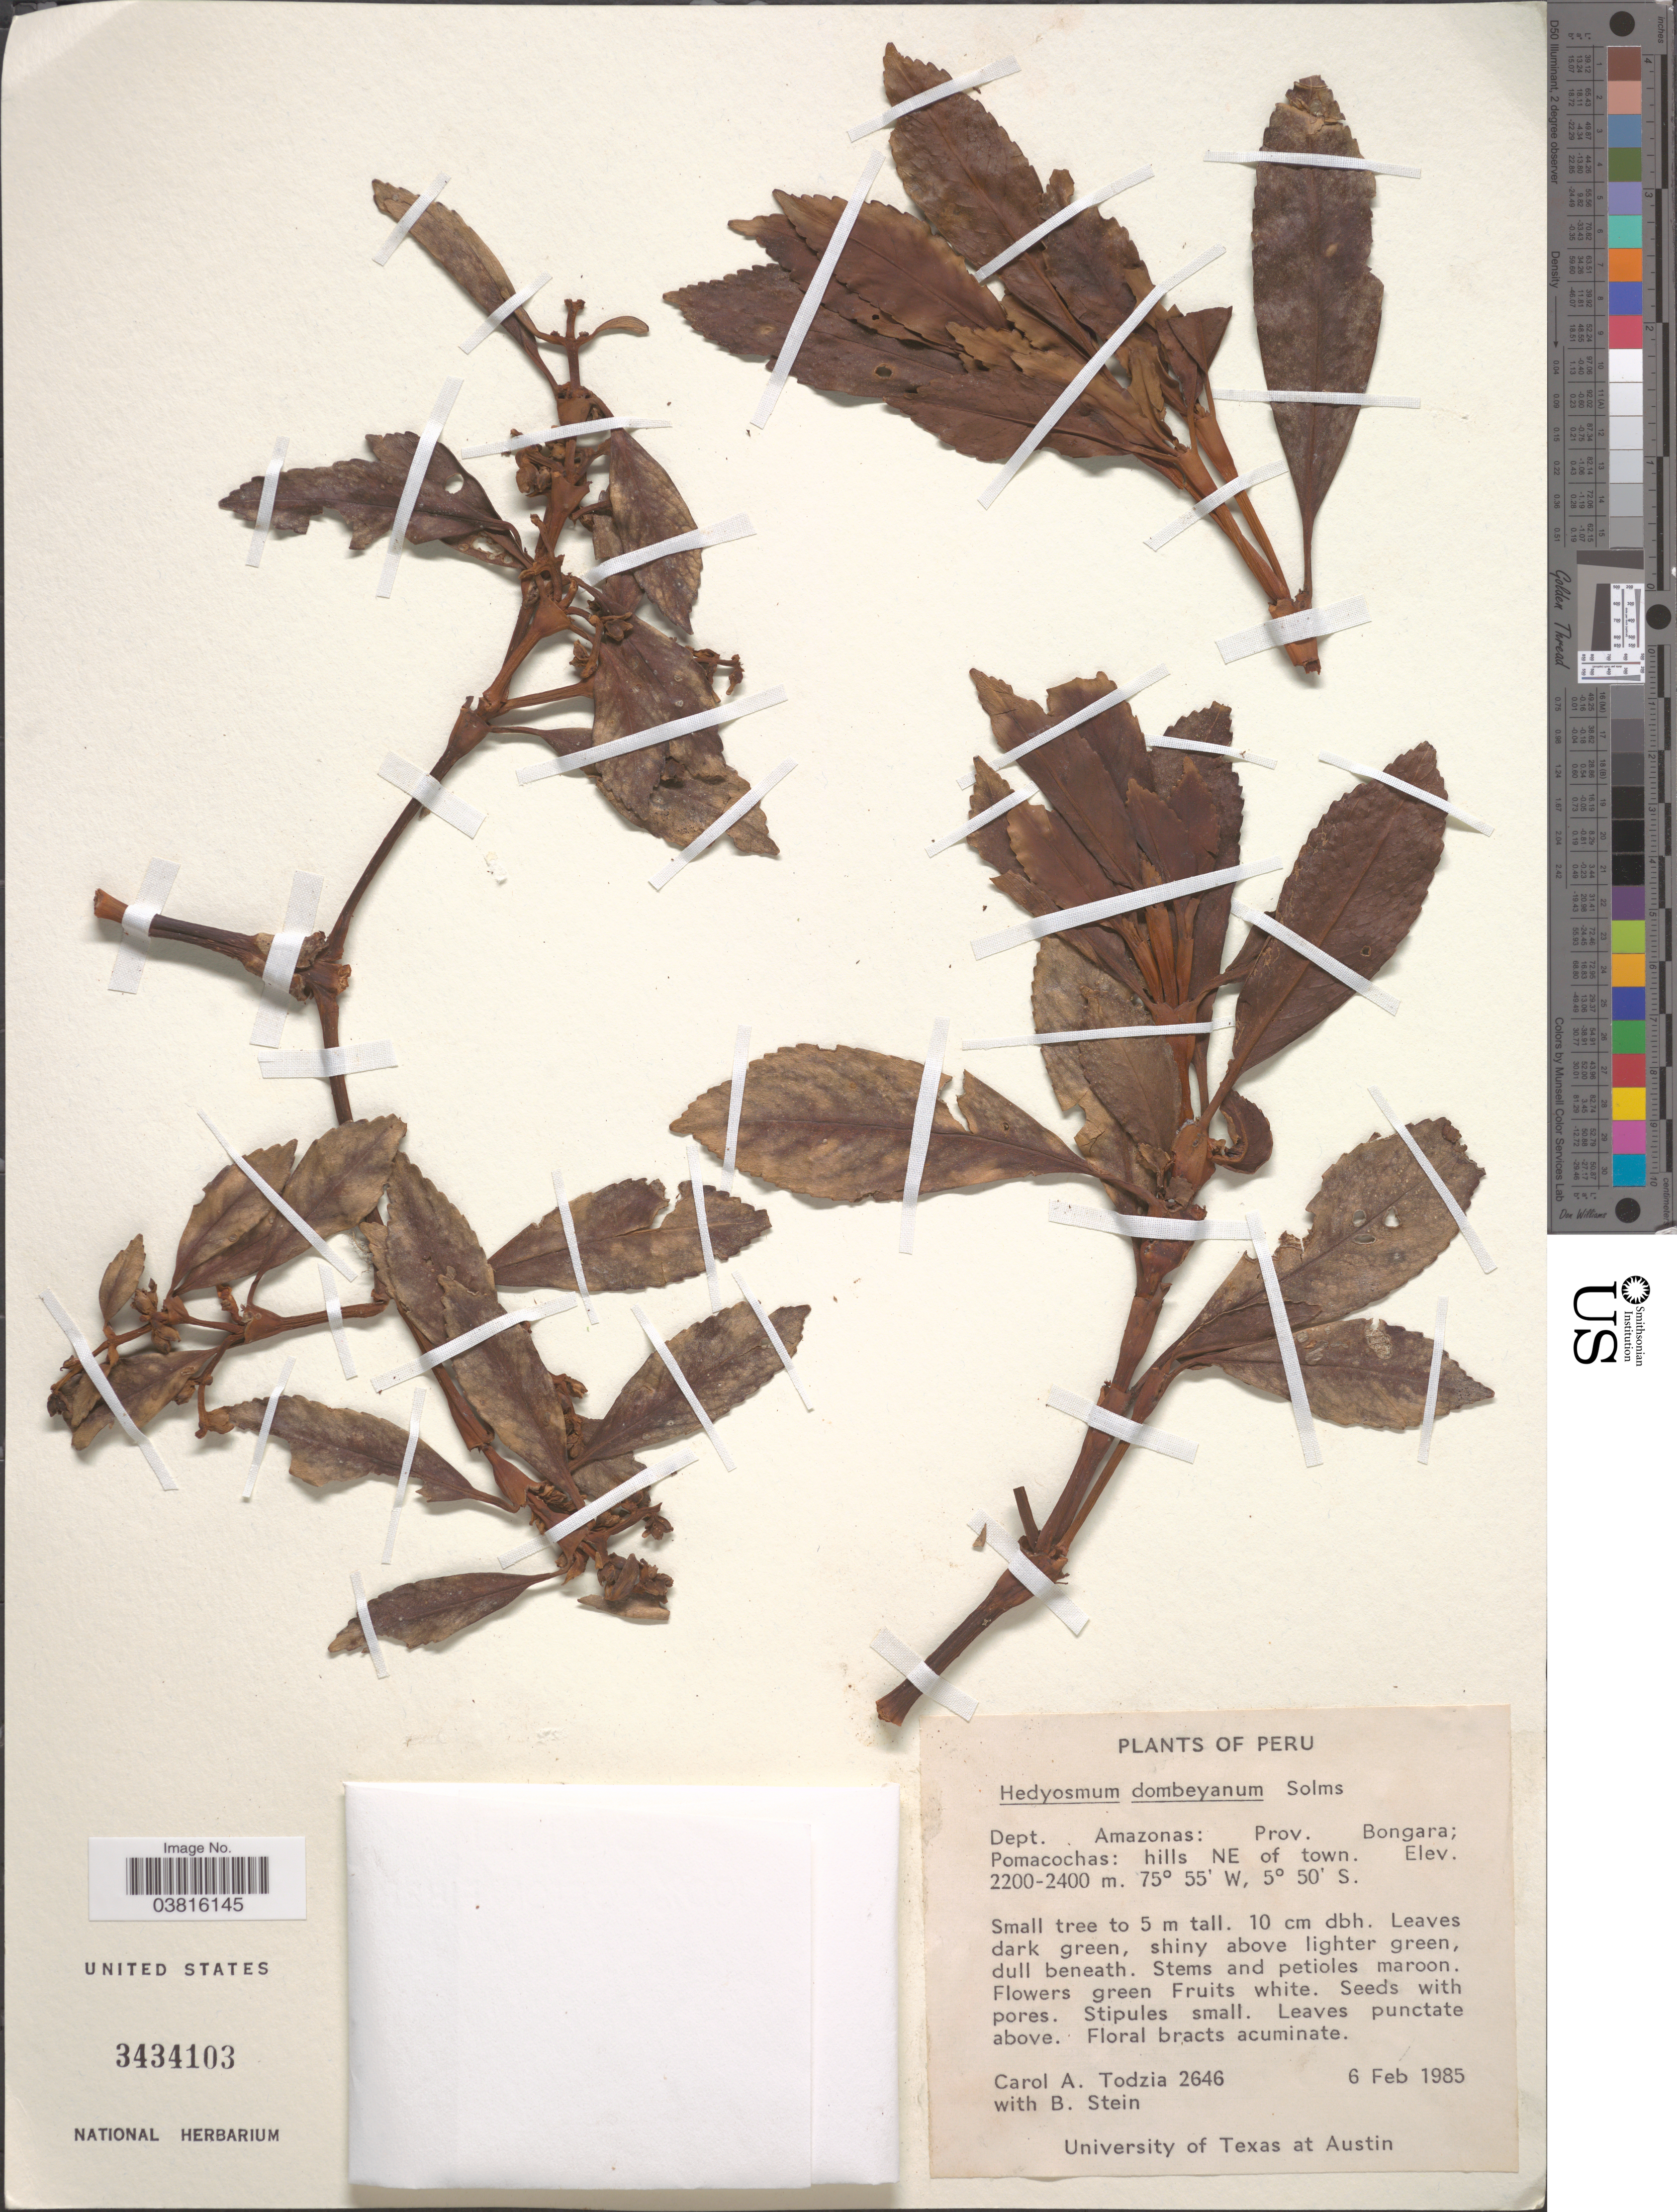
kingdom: Plantae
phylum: Tracheophyta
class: Magnoliopsida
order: Chloranthales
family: Chloranthaceae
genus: Hedyosmum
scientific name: Hedyosmum dombeyanum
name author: Solms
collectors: C. A. Todzia & B. Stein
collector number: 2646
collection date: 1985-02-06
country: Peru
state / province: Amazonas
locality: Dept. Amazonas: Prov. Bongara; Pomacochas: hills NE of town.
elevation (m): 2200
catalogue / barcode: US 3434103